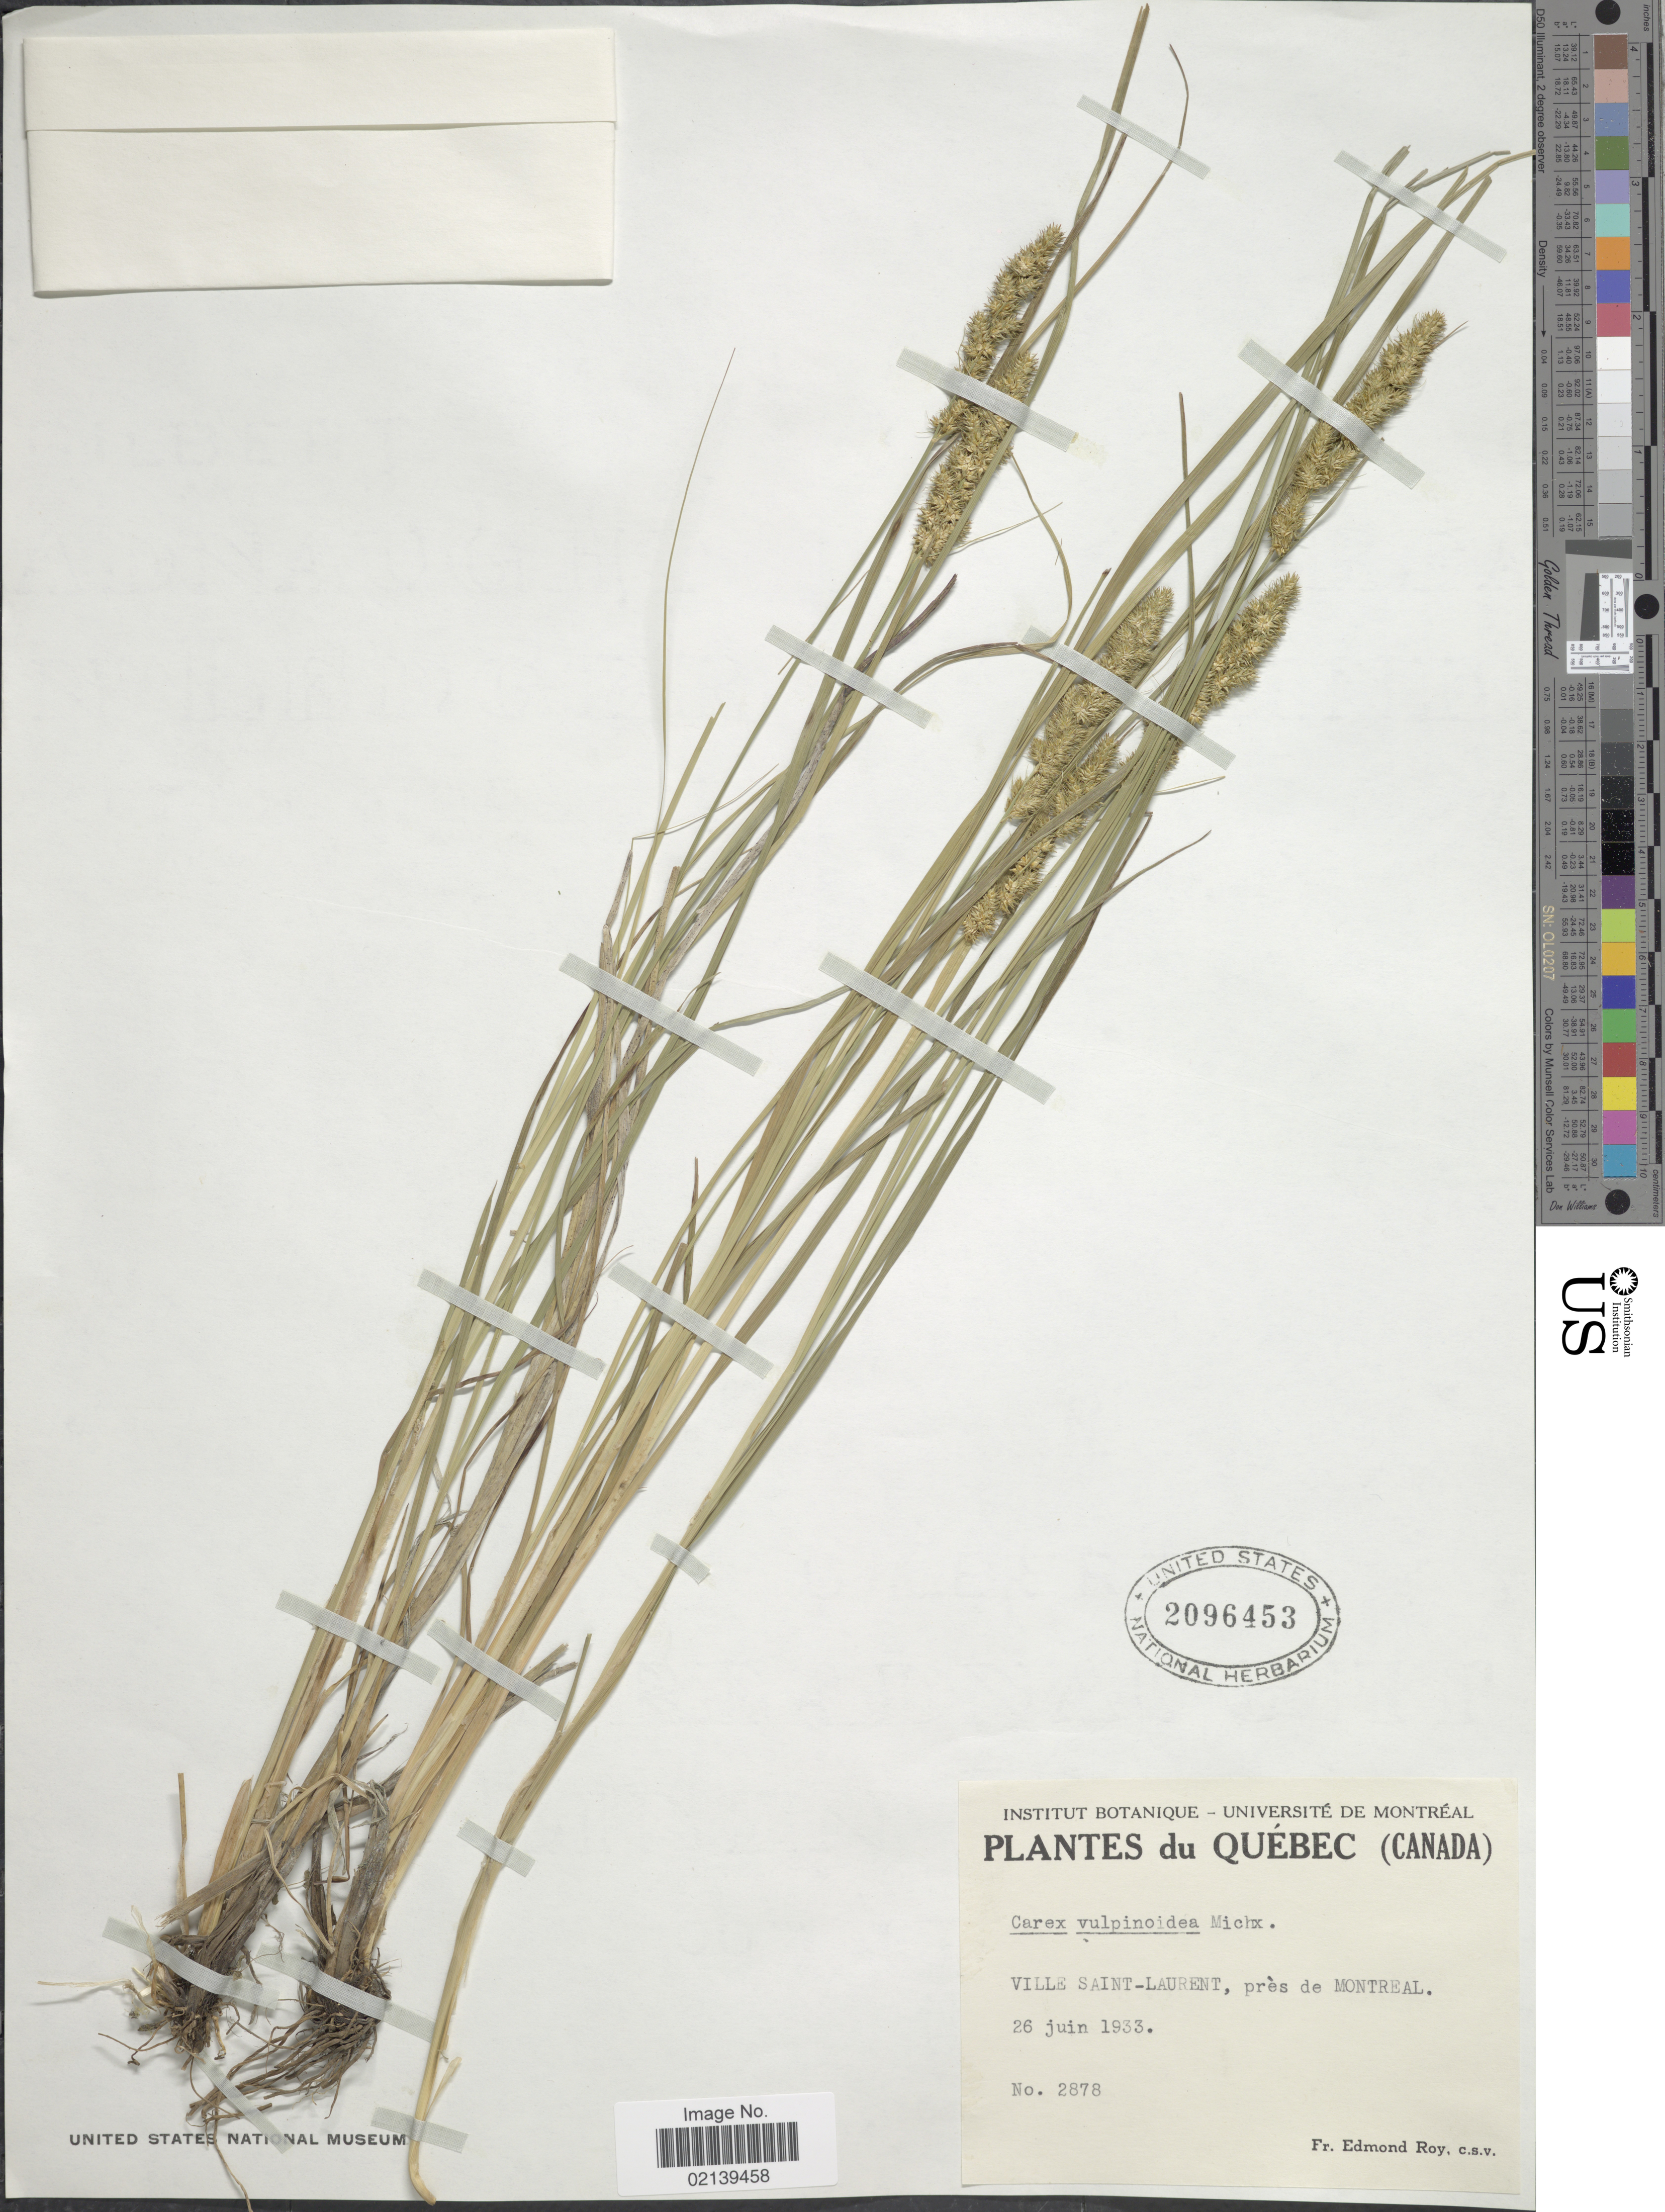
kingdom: Plantae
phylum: Tracheophyta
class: Liliopsida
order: Poales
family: Cyperaceae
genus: Carex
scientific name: Carex vulpinoidea Michx.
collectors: E. Roy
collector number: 2878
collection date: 1933-06-26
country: Canada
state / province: Quebec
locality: Quebec (Canada), Ville Saint-Laurent, pres de Montreal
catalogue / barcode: US 2096453